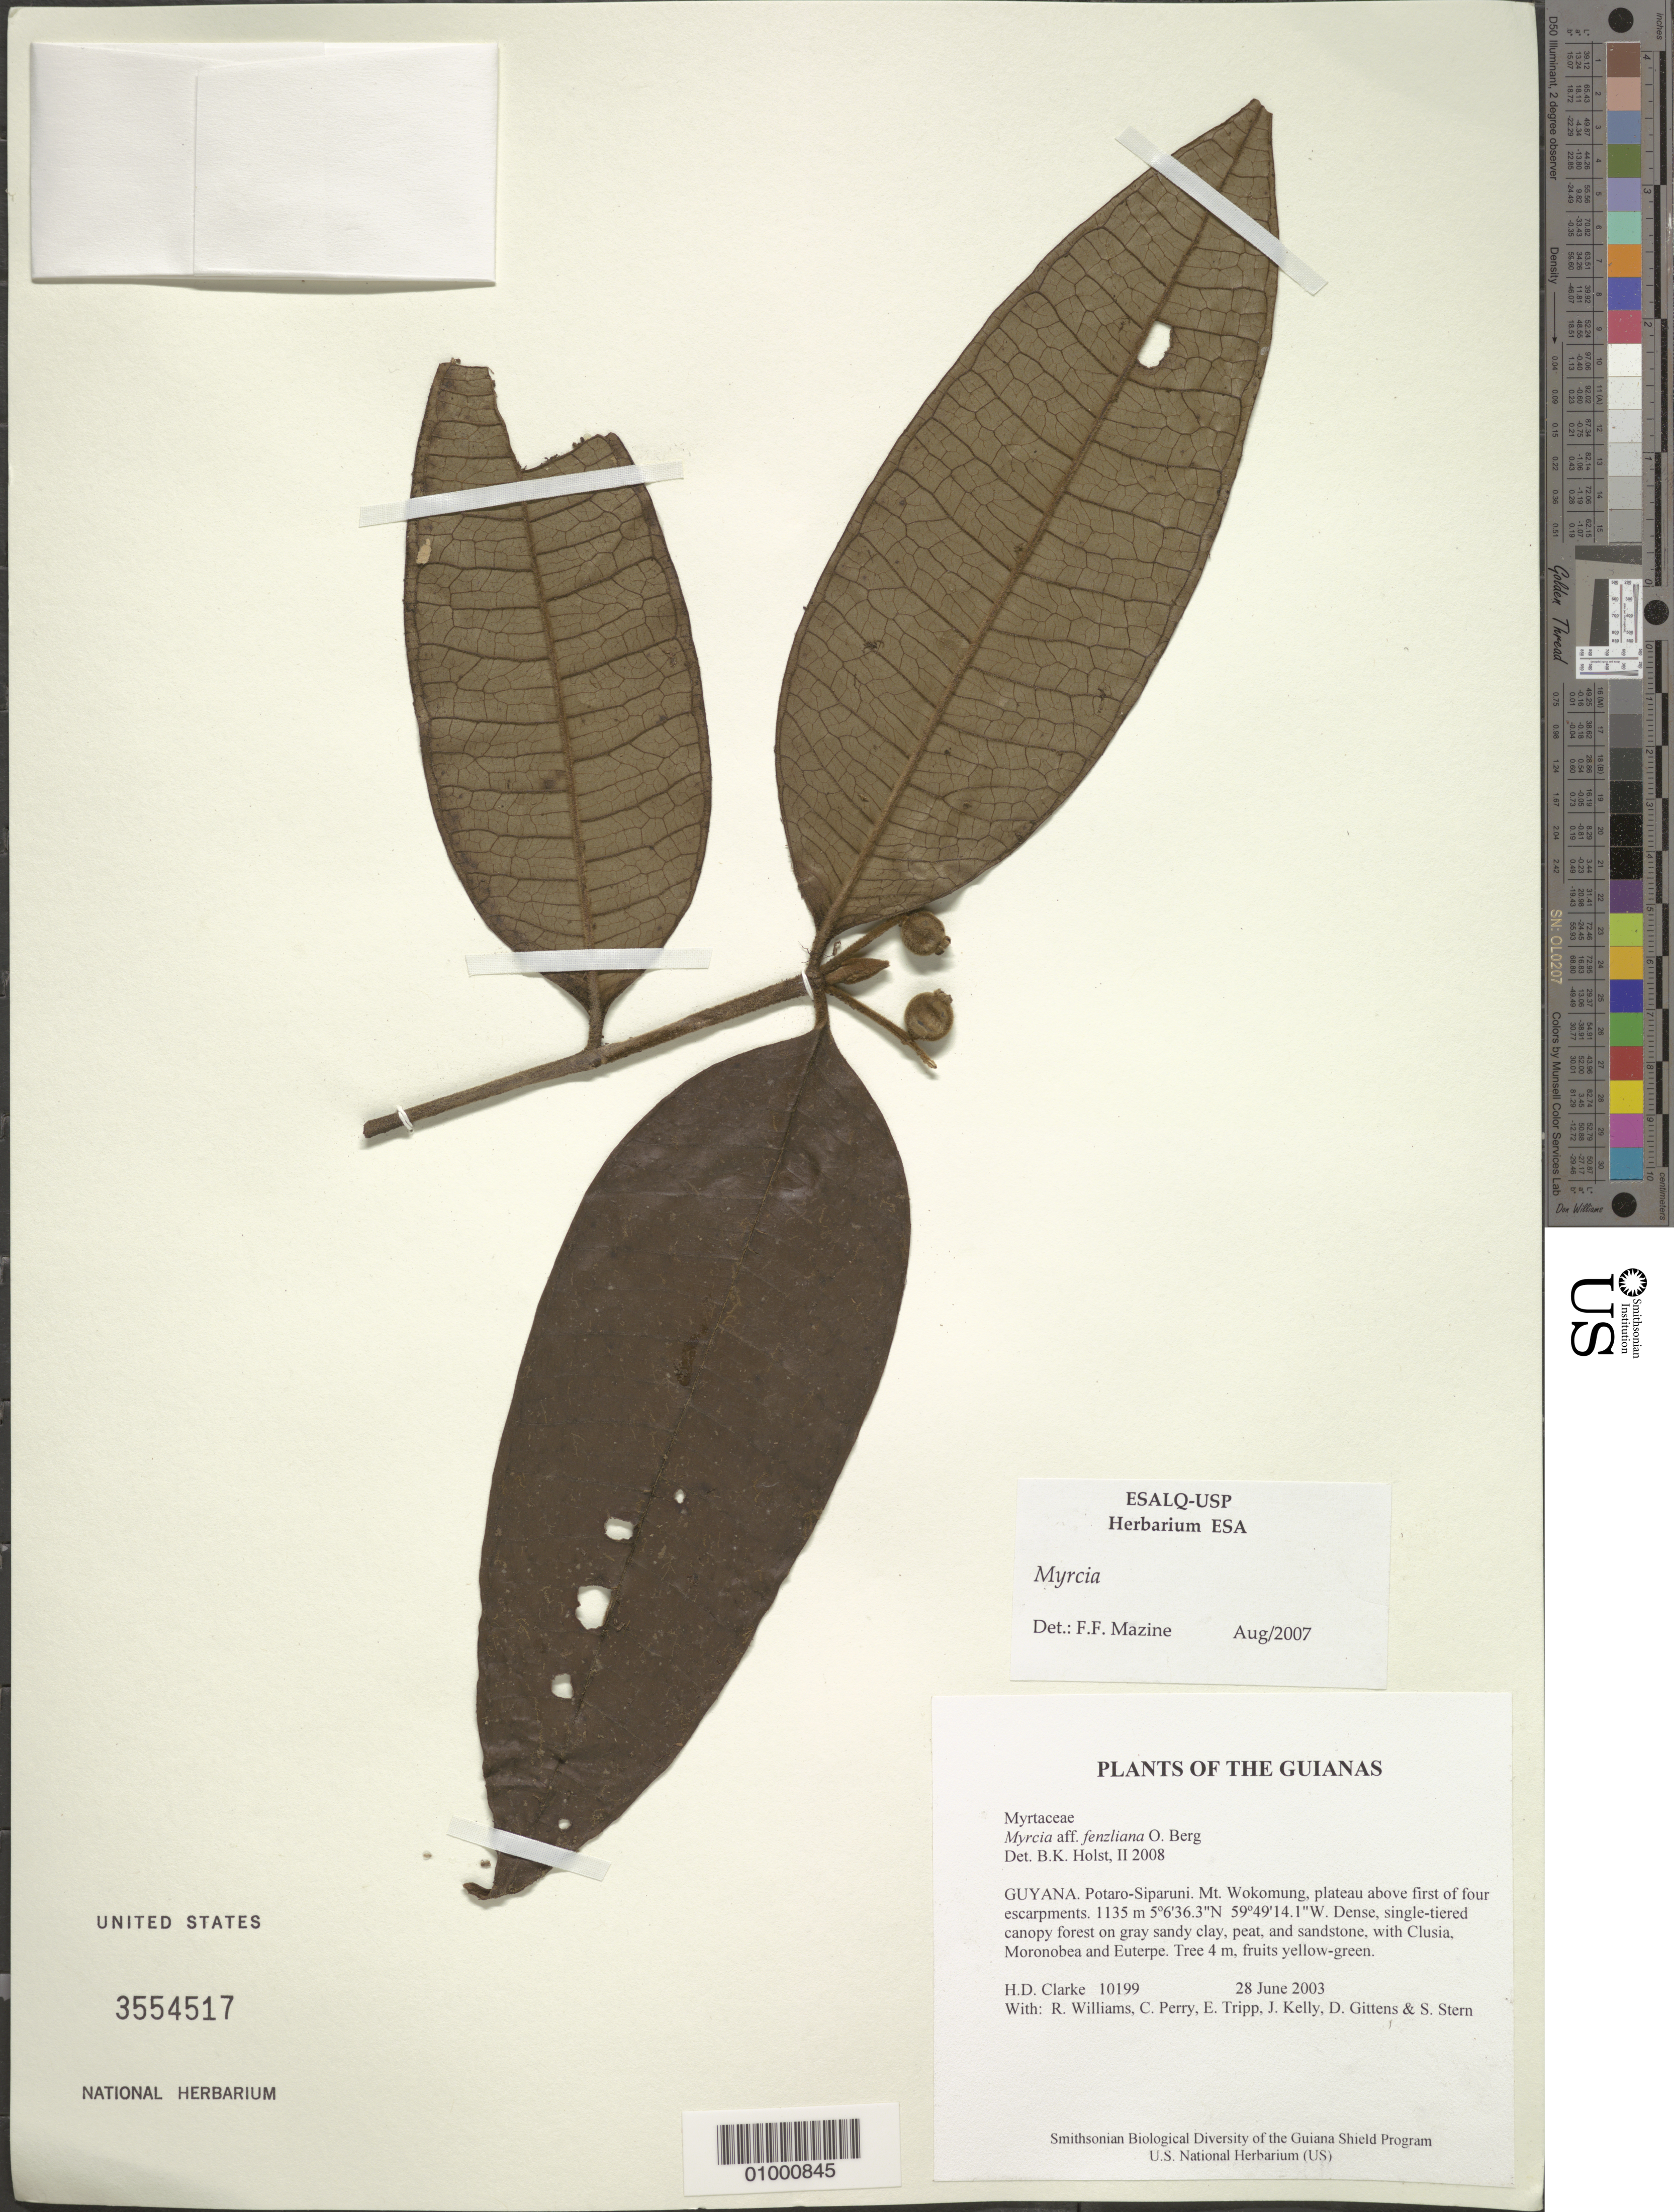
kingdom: Plantae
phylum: Tracheophyta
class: Magnoliopsida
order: Myrtales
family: Myrtaceae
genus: Myrcia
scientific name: Myrcia fenzliana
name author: O. Berg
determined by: Holst, Bruce K.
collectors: H. D. Clarke, R. Williams, C. Perry, E. Tripp, J. Kelly, D. Gittens & S. R. Stern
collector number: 10199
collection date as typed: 28 June 2003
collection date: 2003-06-28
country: Guyana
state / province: Potaro-Siparuni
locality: Mt. Wokomung, plateau above first of four escarpments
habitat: Dense, single-tiered canopy forest on gray sandy clay, peat, and sandstone, with Clusia, Moronobea and Euterpe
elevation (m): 1135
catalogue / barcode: US 3554517